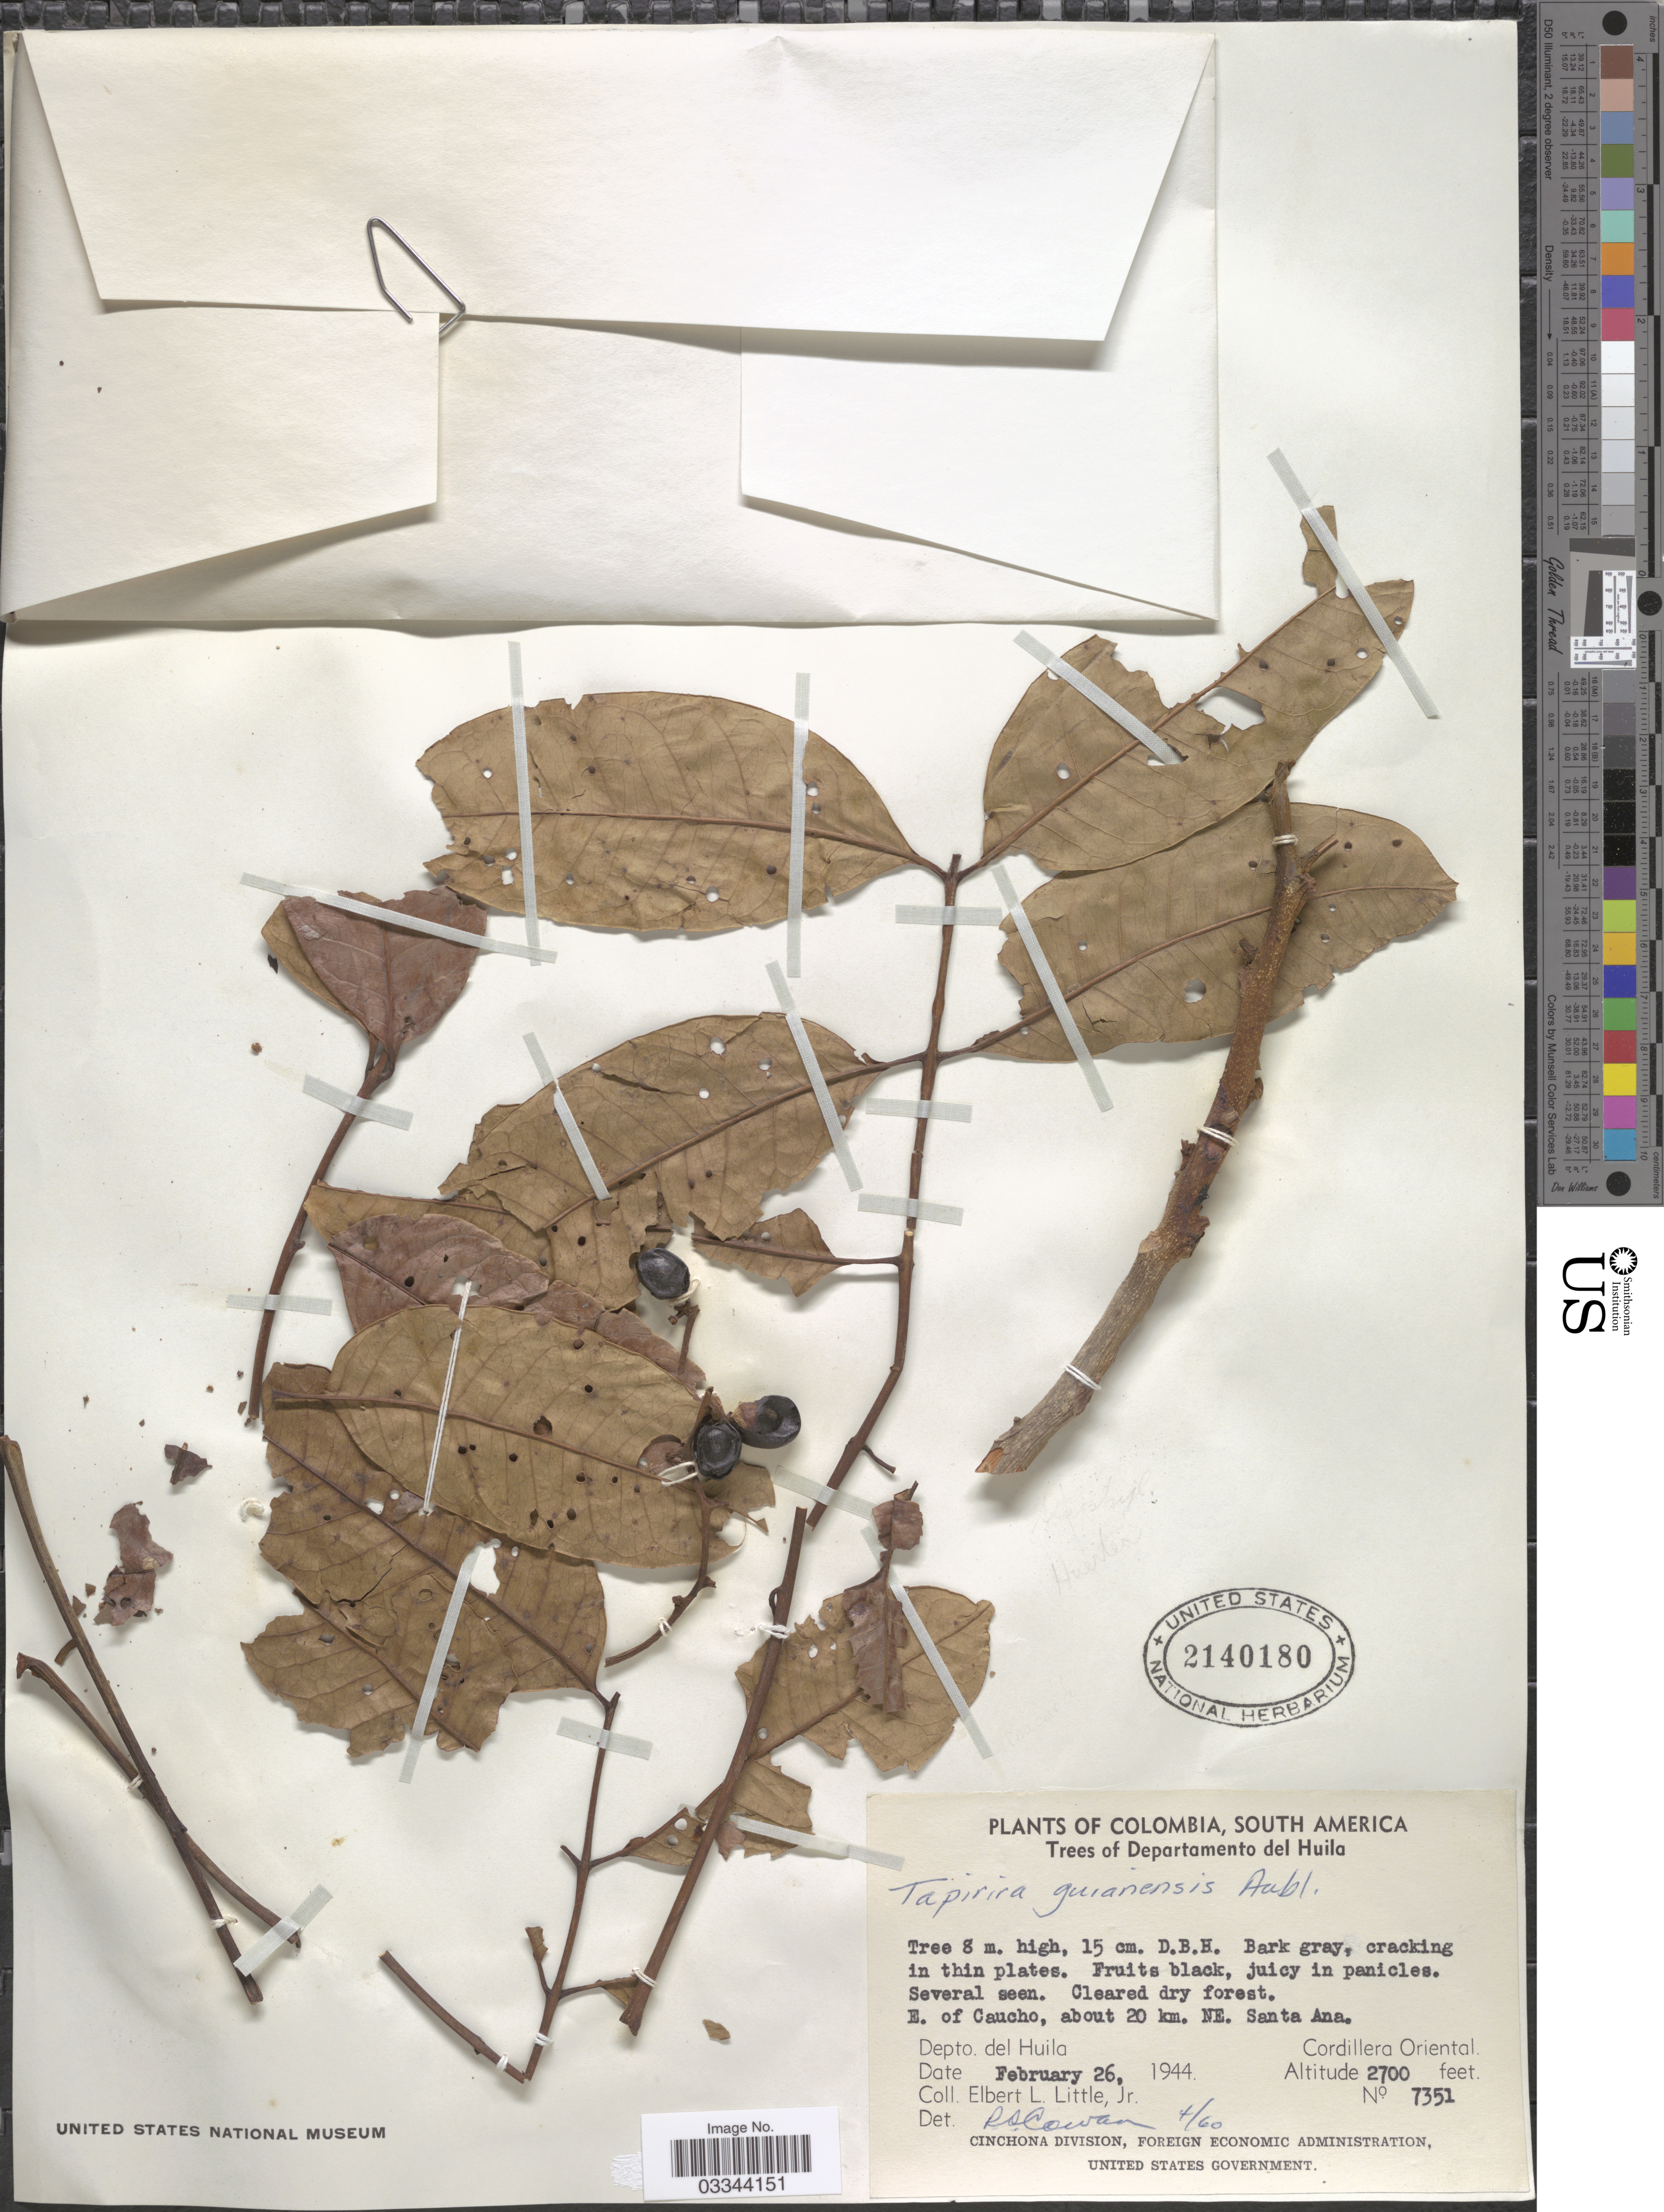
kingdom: Plantae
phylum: Tracheophyta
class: Magnoliopsida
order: Sapindales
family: Anacardiaceae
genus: Tapirira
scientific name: Tapirira guianensis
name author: Aubl.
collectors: E. L. Little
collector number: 7351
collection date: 1944-02-26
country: Colombia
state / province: Huila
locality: Departamento del Huila. E. of Caucho, about 20 km. NE. Santa Ana. Depto. del Huila, Cordillera Oriental.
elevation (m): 823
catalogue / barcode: US 2140180